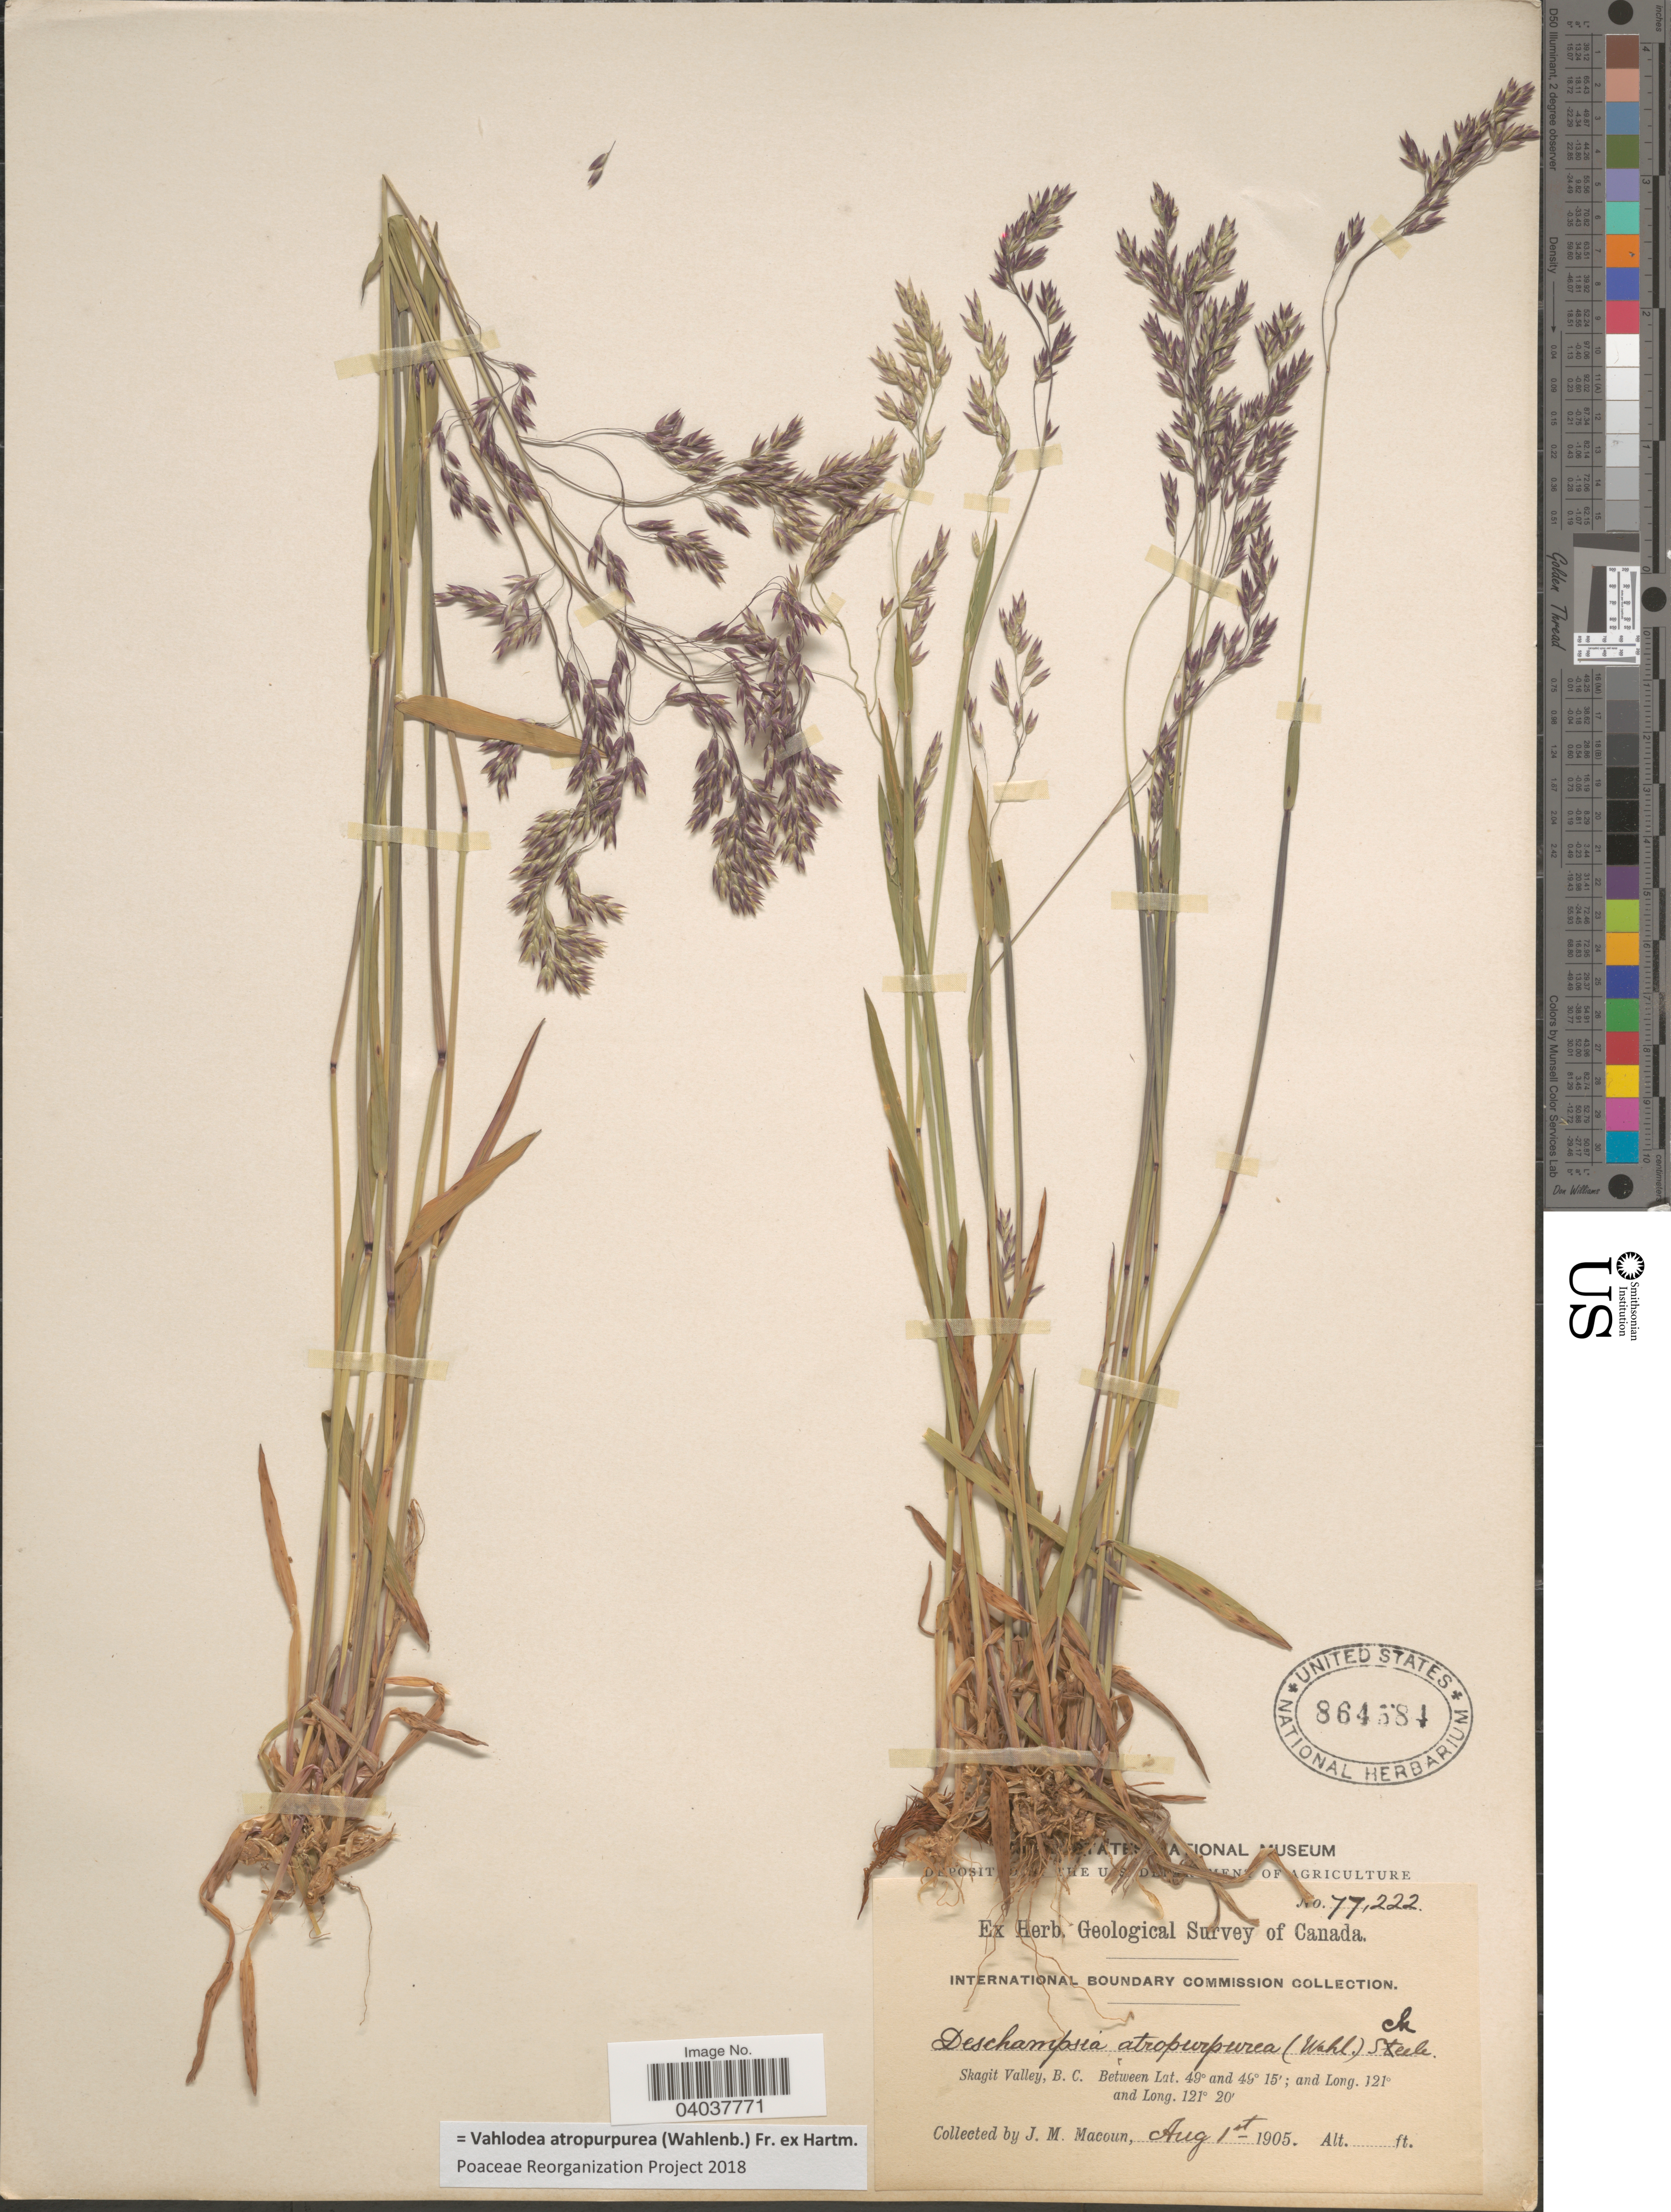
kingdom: Plantae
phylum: Tracheophyta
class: Liliopsida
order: Poales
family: Poaceae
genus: Vahlodea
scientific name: Vahlodea atropurpurea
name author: (Wahlenb.) Fr. ex Hartm.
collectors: J. M. Macoun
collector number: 77222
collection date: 1905-08-01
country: Canada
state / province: British Columbia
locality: Skagit Valley.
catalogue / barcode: US 864584